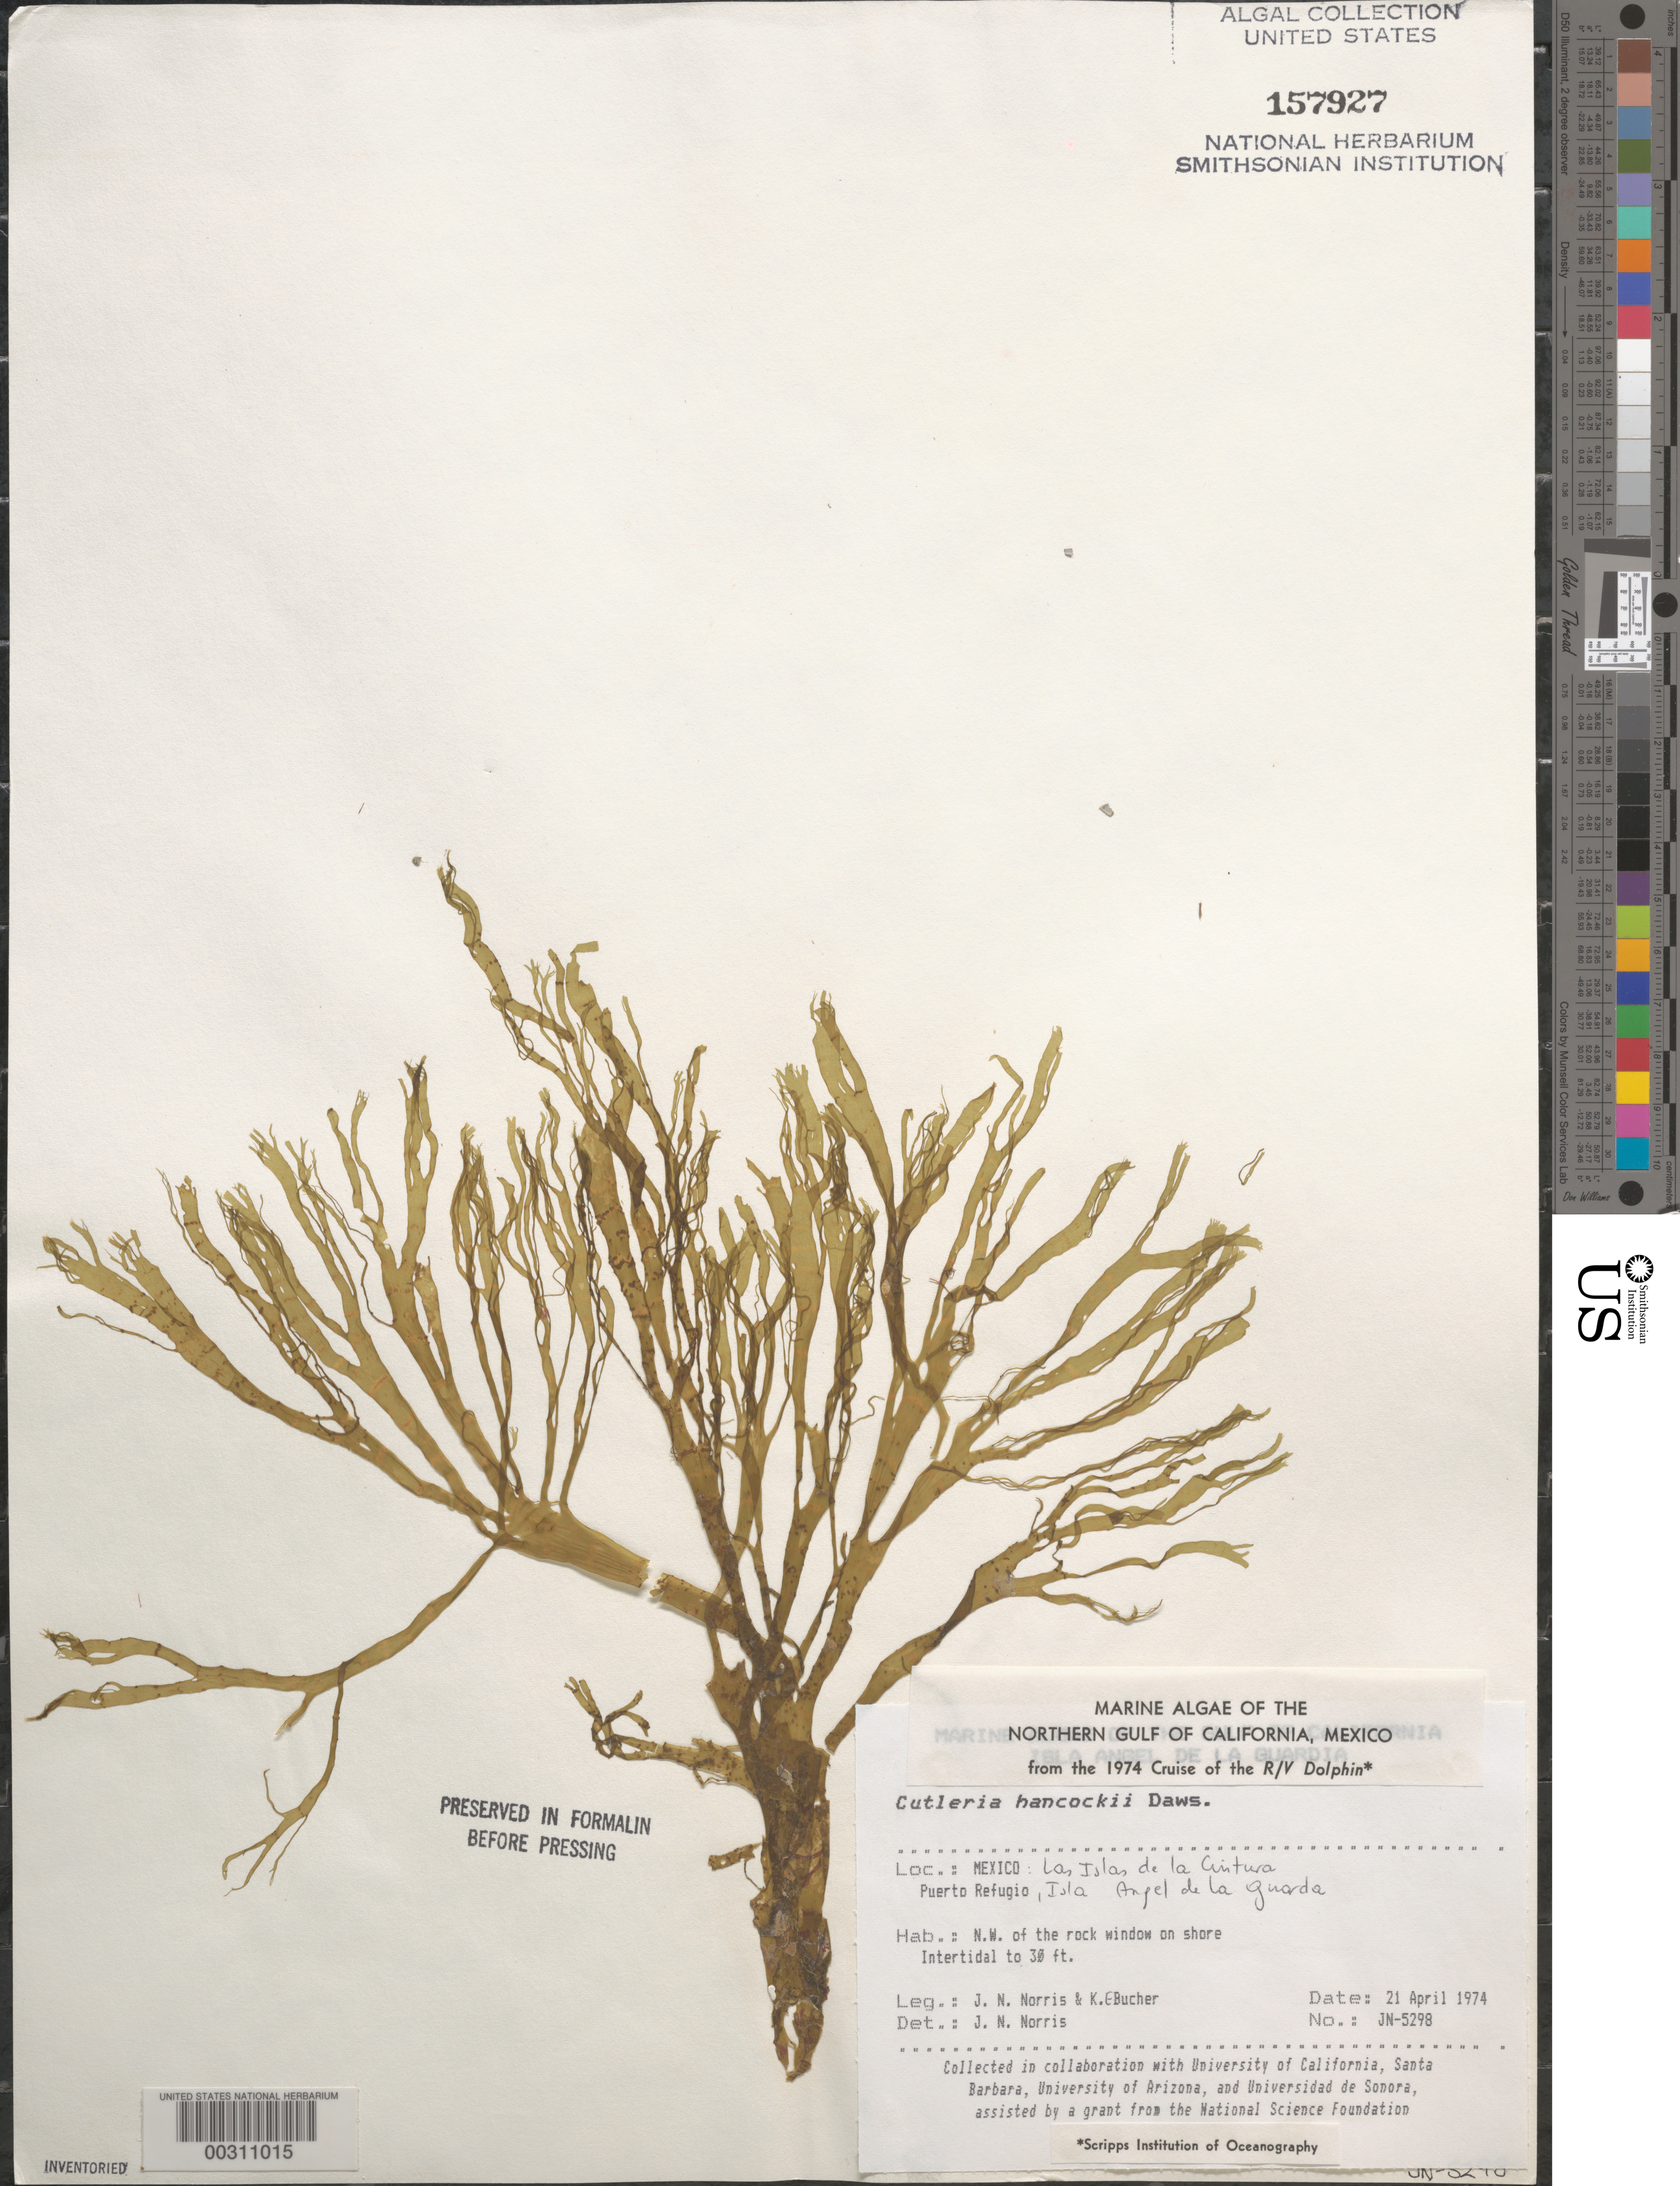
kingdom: Chromista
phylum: Ochrophyta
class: Phaeophyceae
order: Cutleriales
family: Cutleriaceae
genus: Cutleria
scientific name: Cutleria hancockii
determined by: Norris, James N.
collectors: J. N. Norris & K. E. Bucher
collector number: JN-5298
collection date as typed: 21 Apr 1974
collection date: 1974-04-21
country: Mexico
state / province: Baja California Norte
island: Isla Angel de la Guarda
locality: Puerto Refugio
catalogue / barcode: US 157927